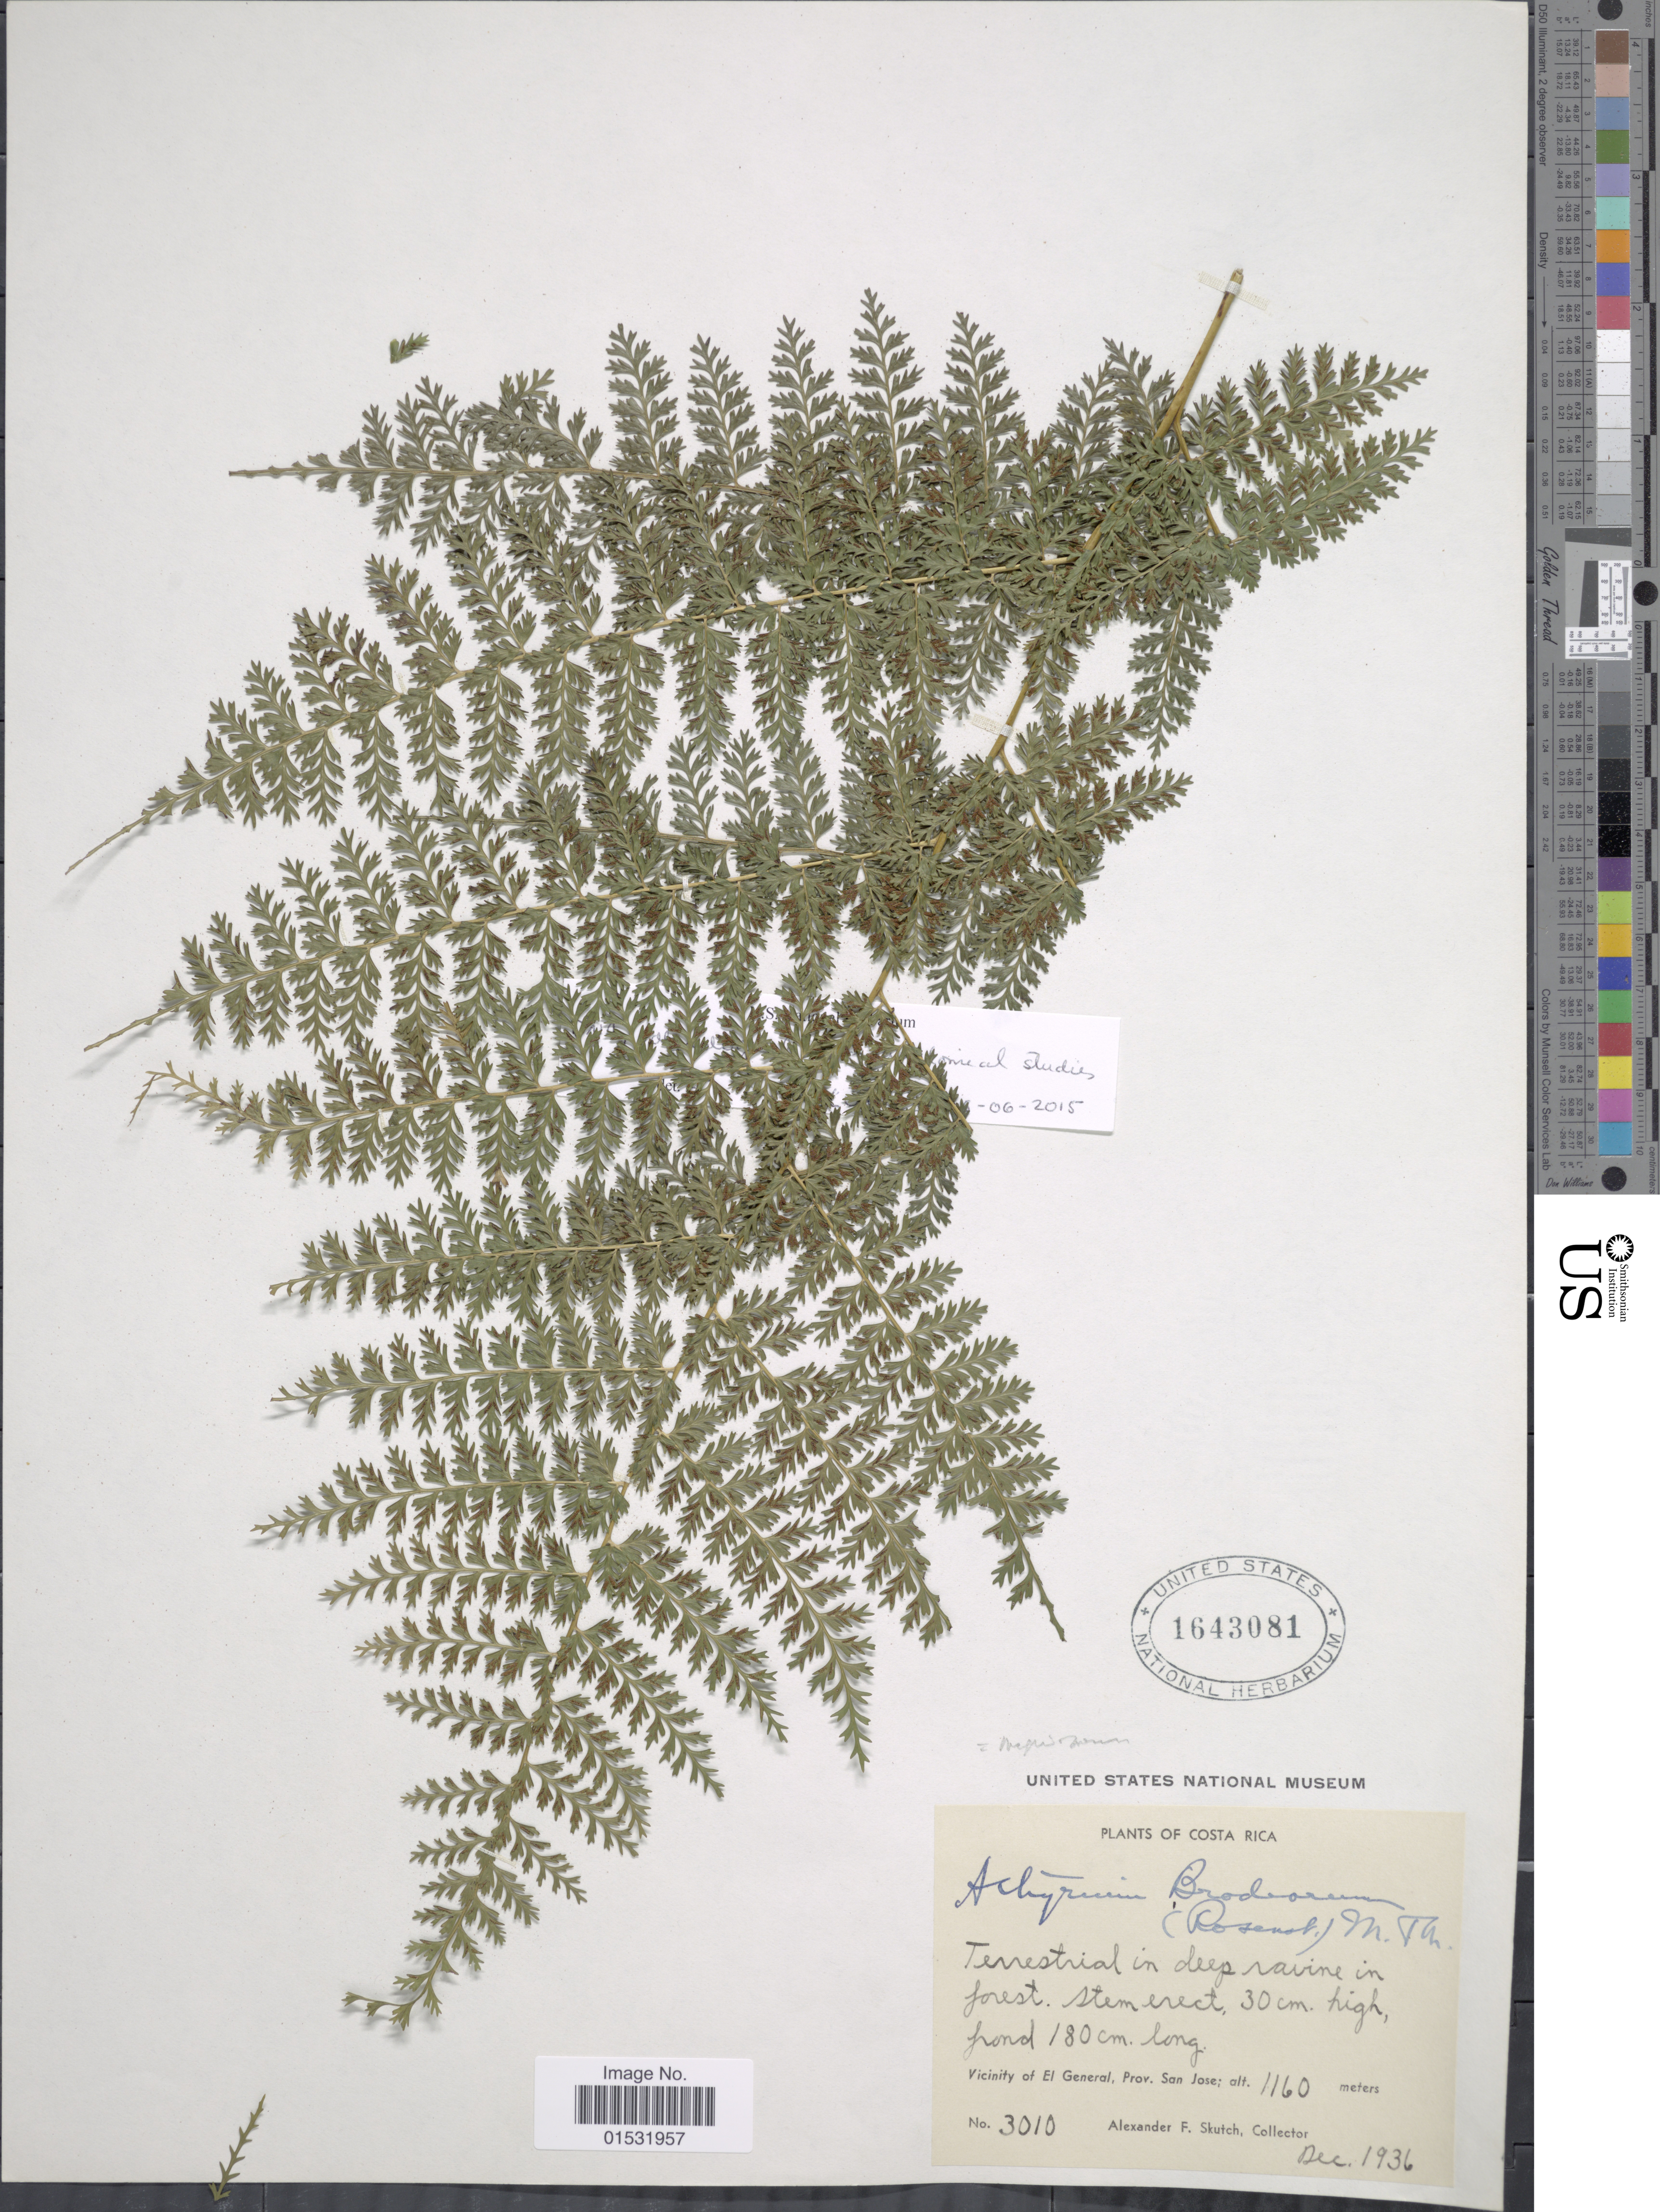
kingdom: Plantae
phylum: Tracheophyta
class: Polypodiopsida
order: Polypodiales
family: Athyriaceae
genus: Diplazium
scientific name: Diplazium myriomermum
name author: (Christ) Lellinger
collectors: A. F. Skutch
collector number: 3010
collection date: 1936-12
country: Costa Rica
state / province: San José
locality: Vicinity of El General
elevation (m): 1160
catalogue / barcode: US 1643081